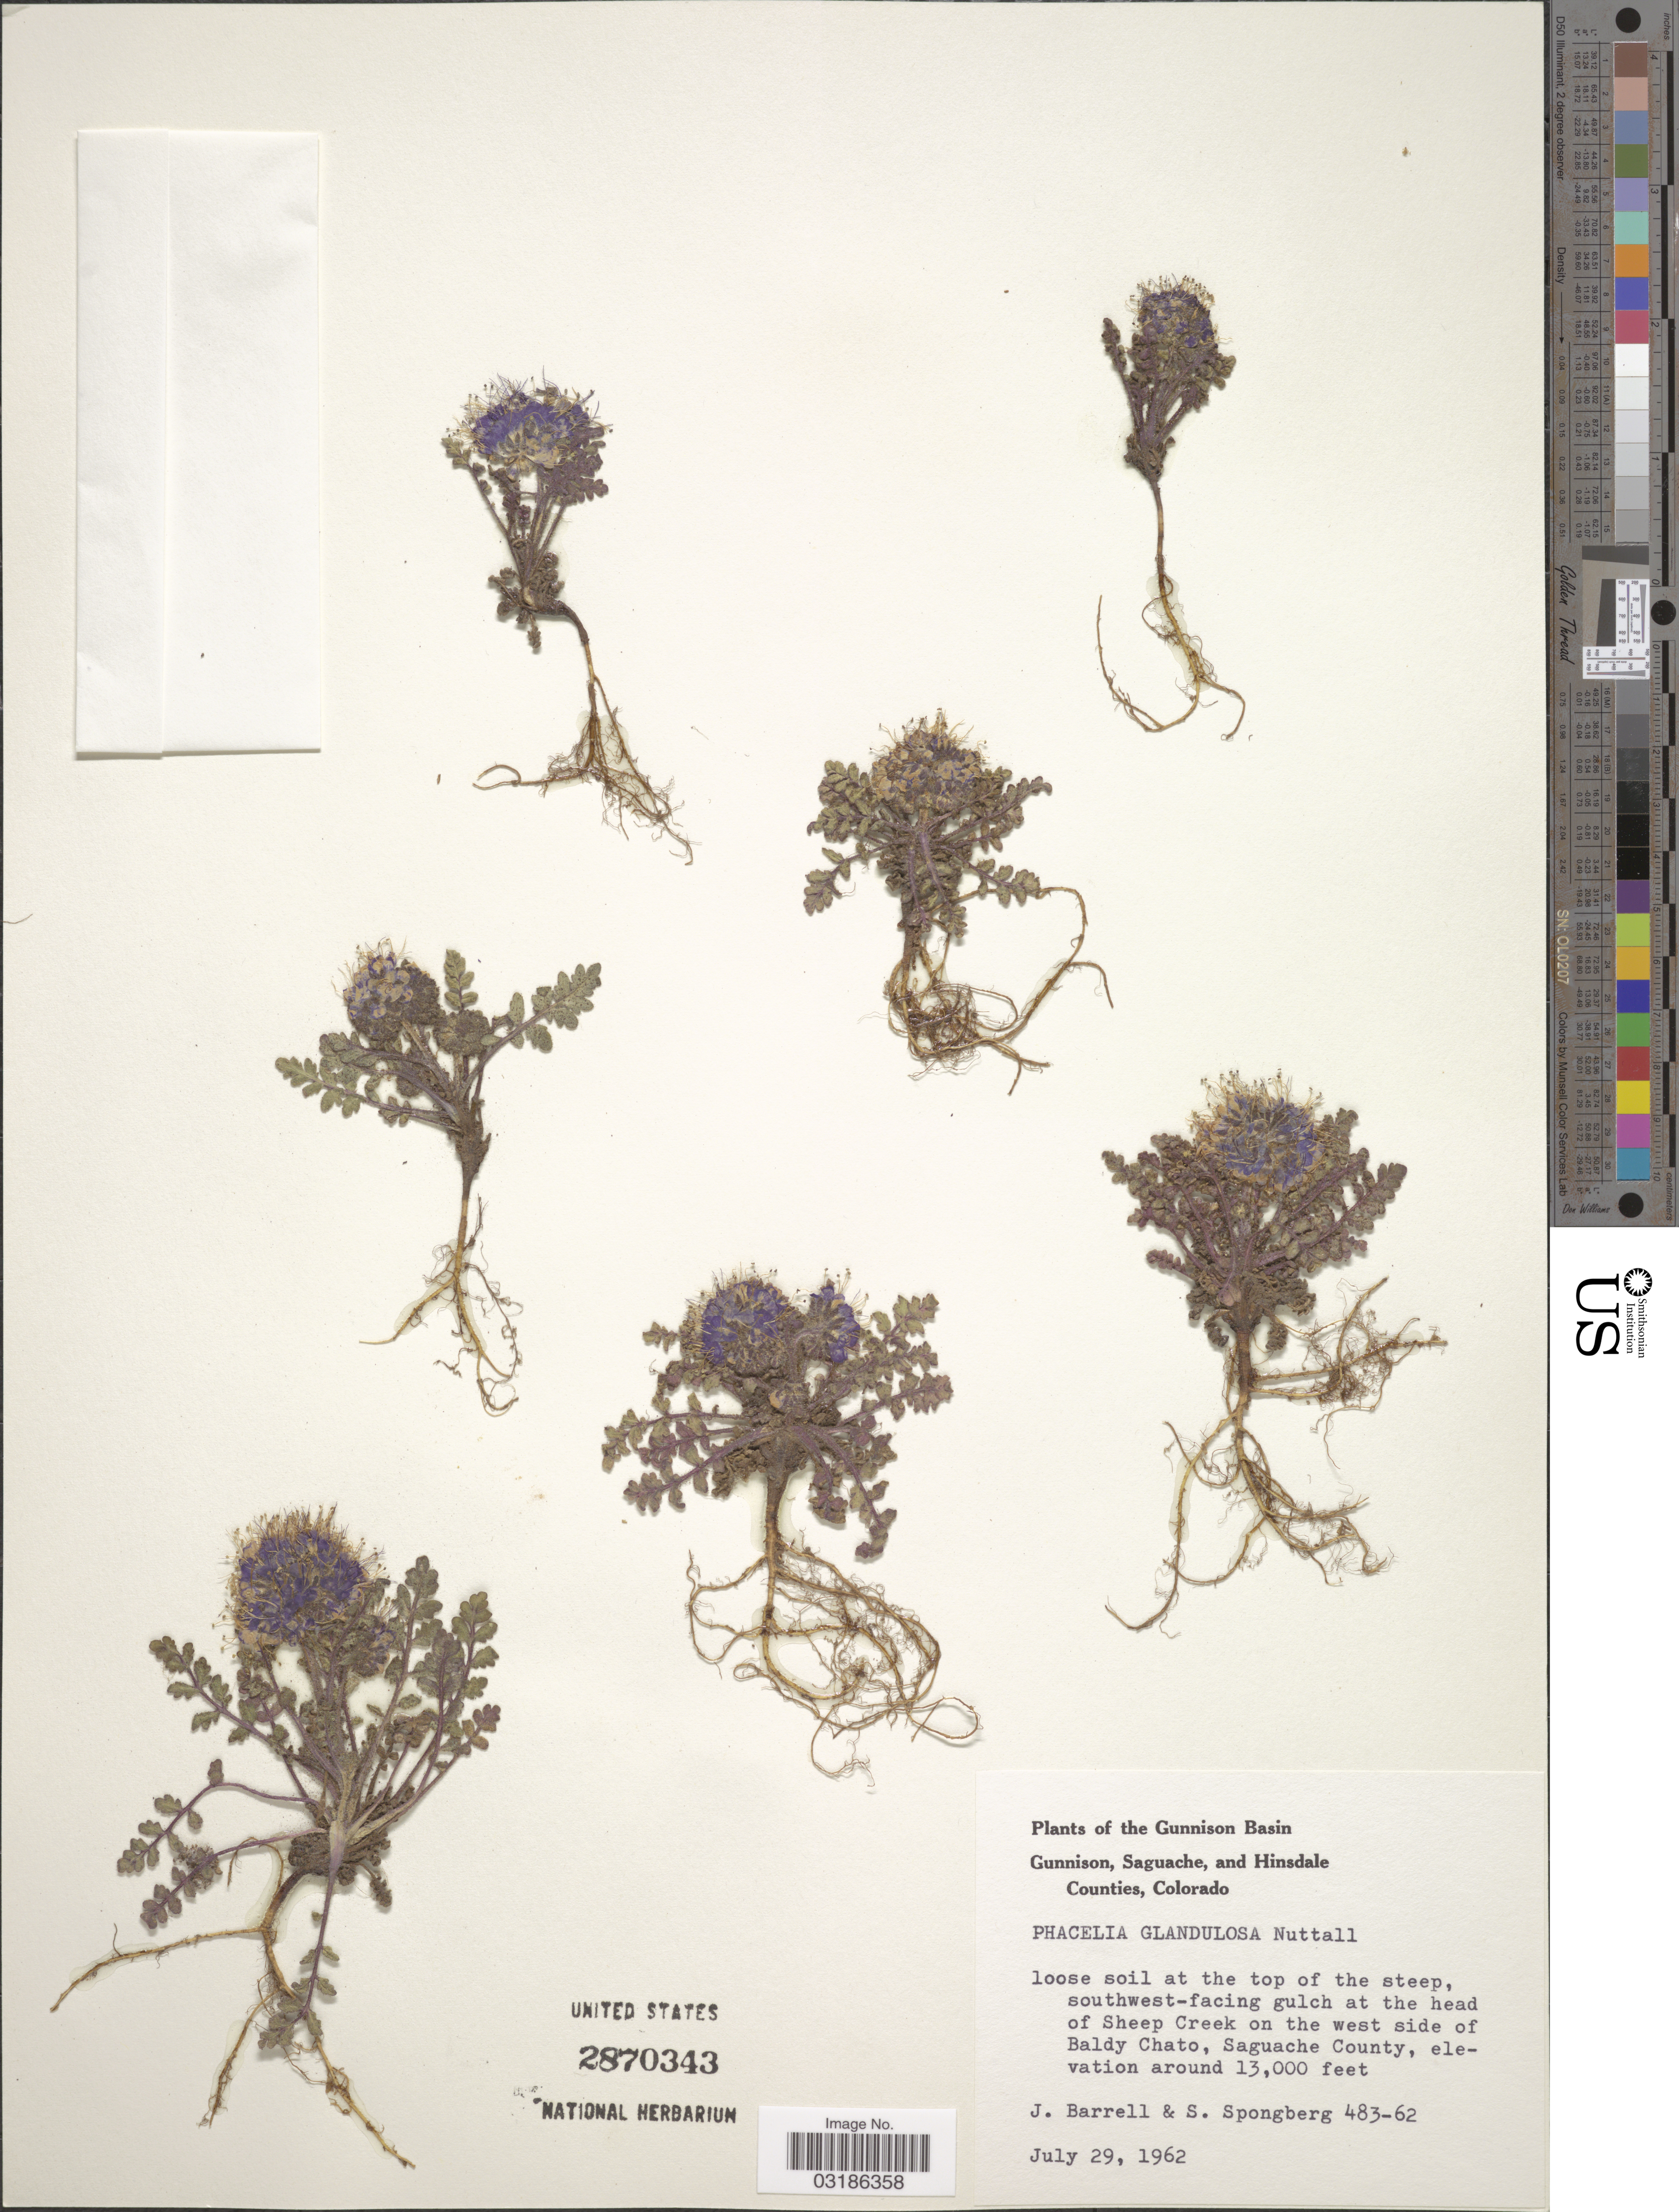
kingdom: Plantae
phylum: Tracheophyta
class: Magnoliopsida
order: Boraginales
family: Hydrophyllaceae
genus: Phacelia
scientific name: Phacelia glandulosa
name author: Nutt.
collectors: J. Barrell & S. A.Spongberg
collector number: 483-62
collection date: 1962-07-29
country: United States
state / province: Colorado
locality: Southwest-facing gulch at the head of Sheep Creek on the west side of Baldy Chato, Saguache County.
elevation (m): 3962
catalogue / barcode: US 2870343